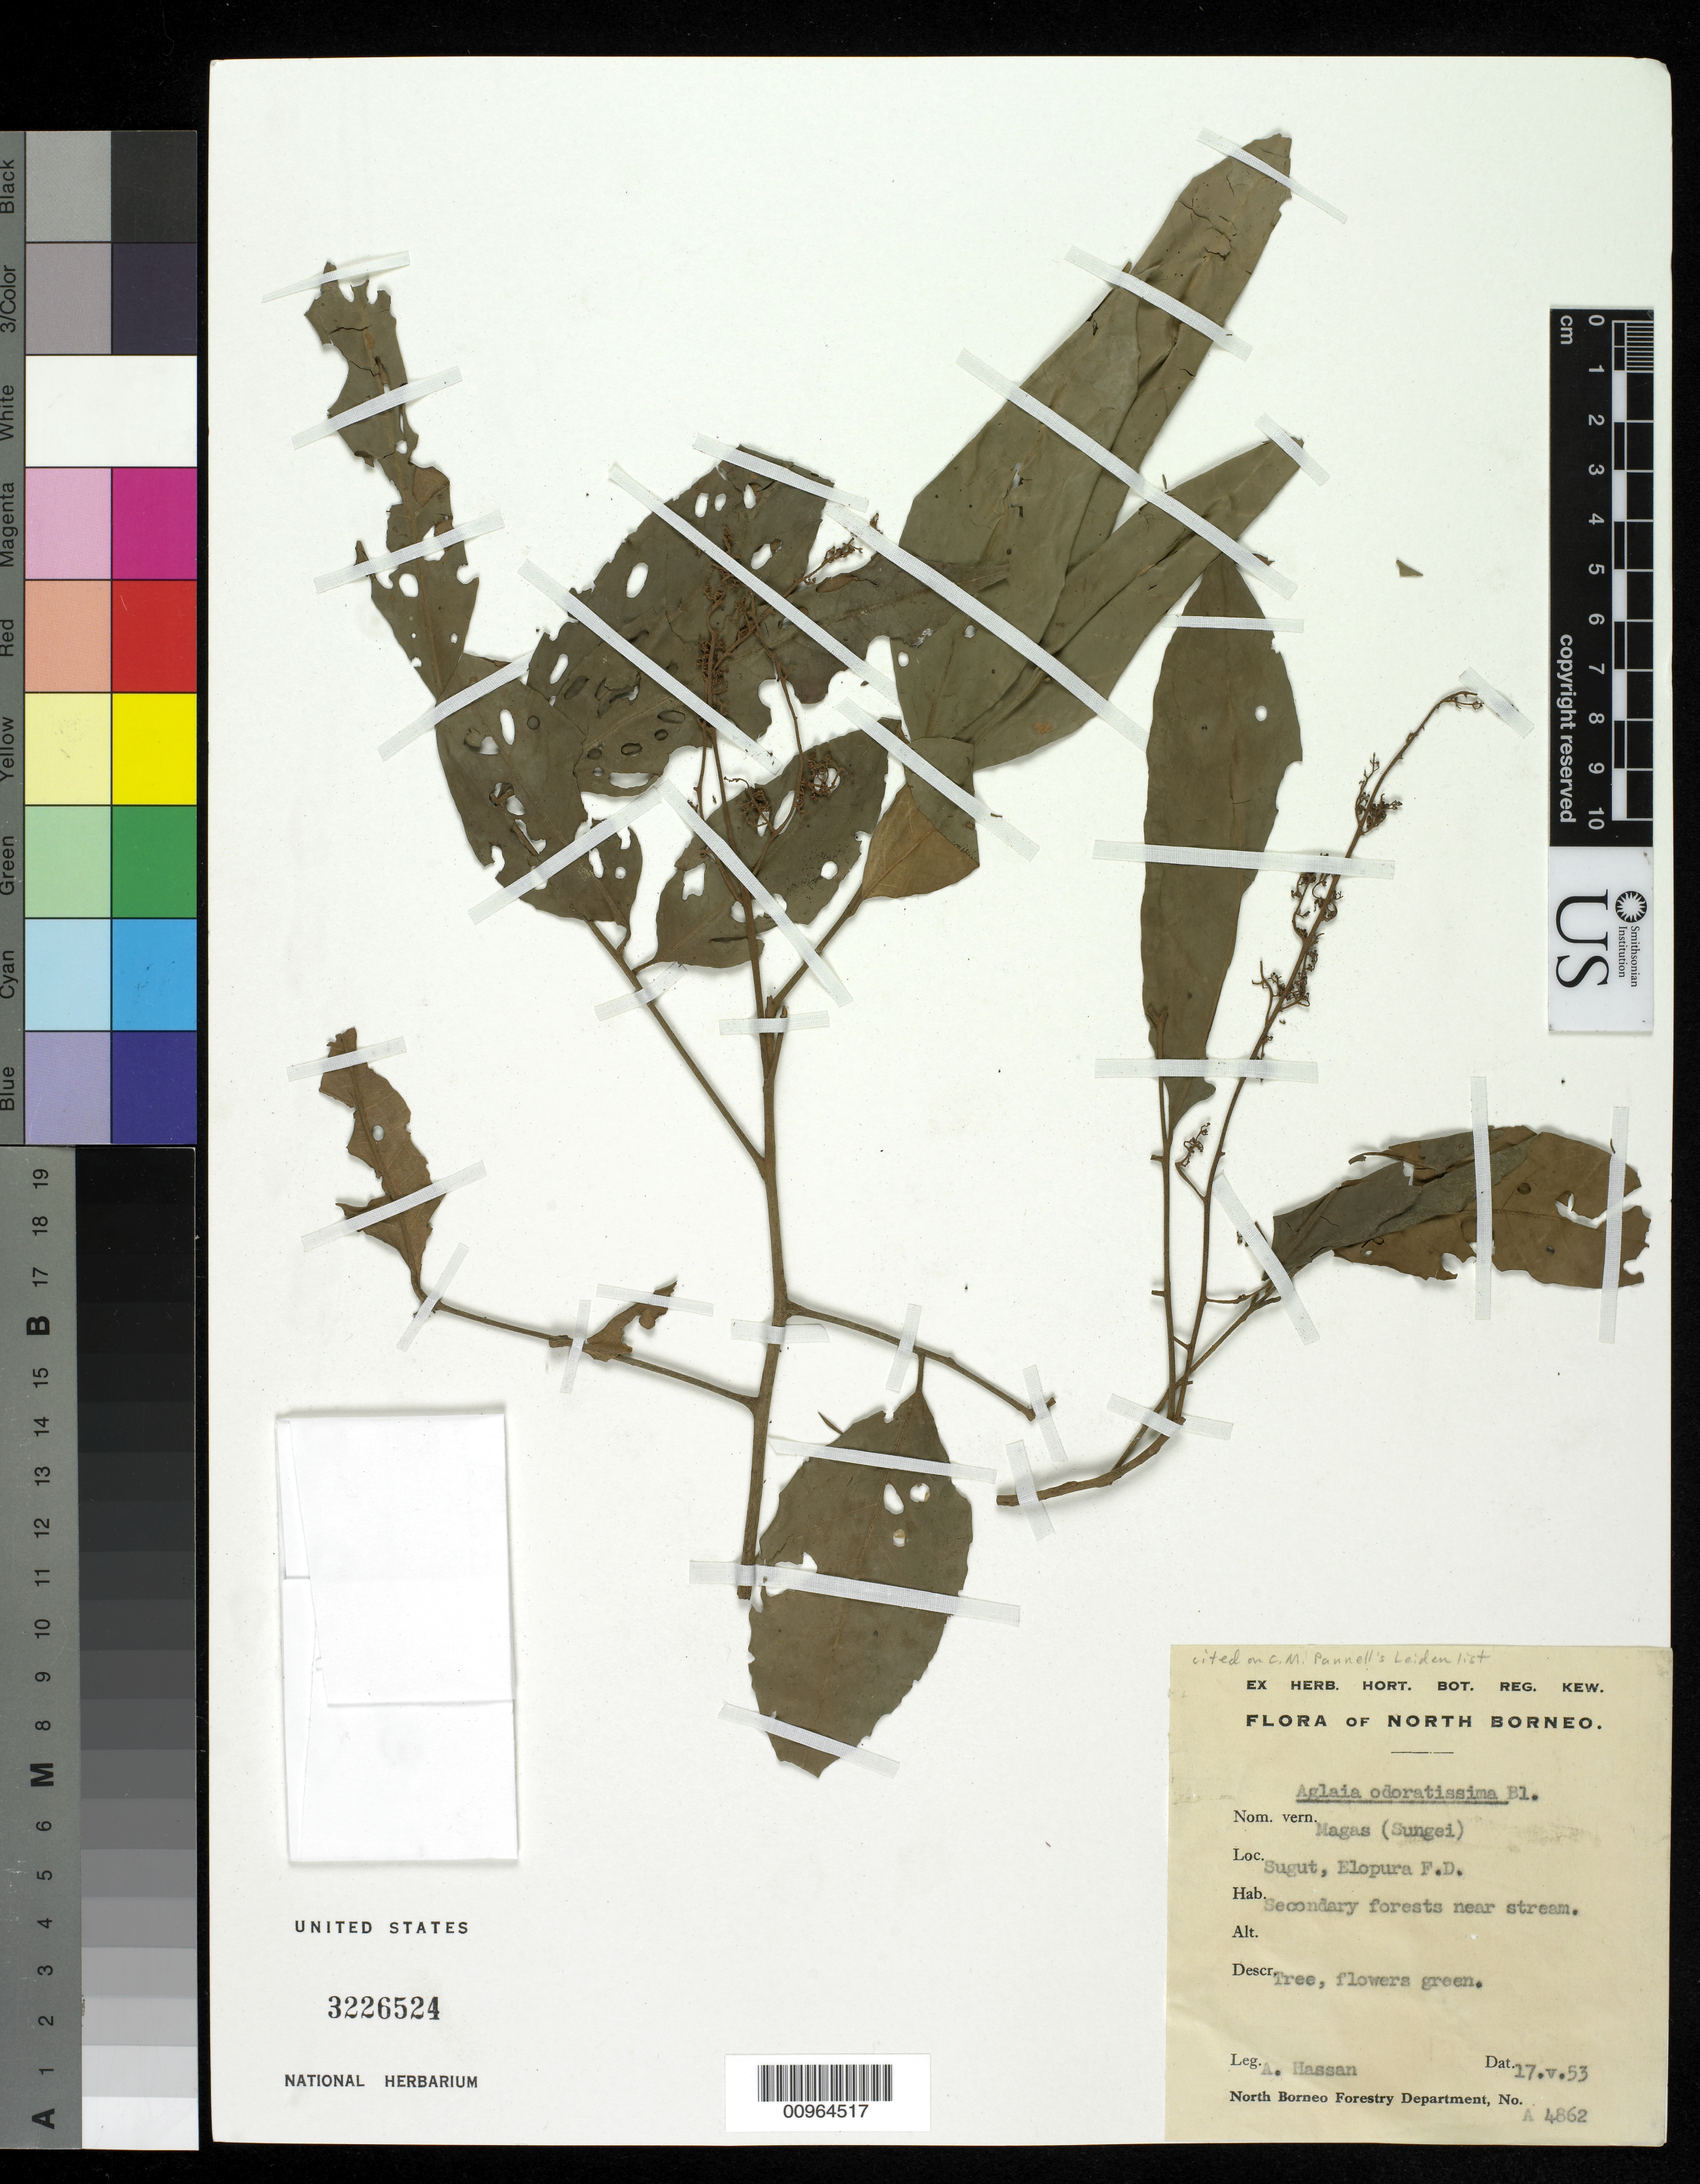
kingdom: Plantae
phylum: Tracheophyta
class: Magnoliopsida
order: Sapindales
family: Meliaceae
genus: Aglaia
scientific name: Aglaia odoratissima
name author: Blume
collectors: A. Hassan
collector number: A 4862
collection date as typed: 17 May 1953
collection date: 1953-05-17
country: Malaysia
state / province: Sabah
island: Borneo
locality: Sugut, Elopura F.D.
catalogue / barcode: US 3226524